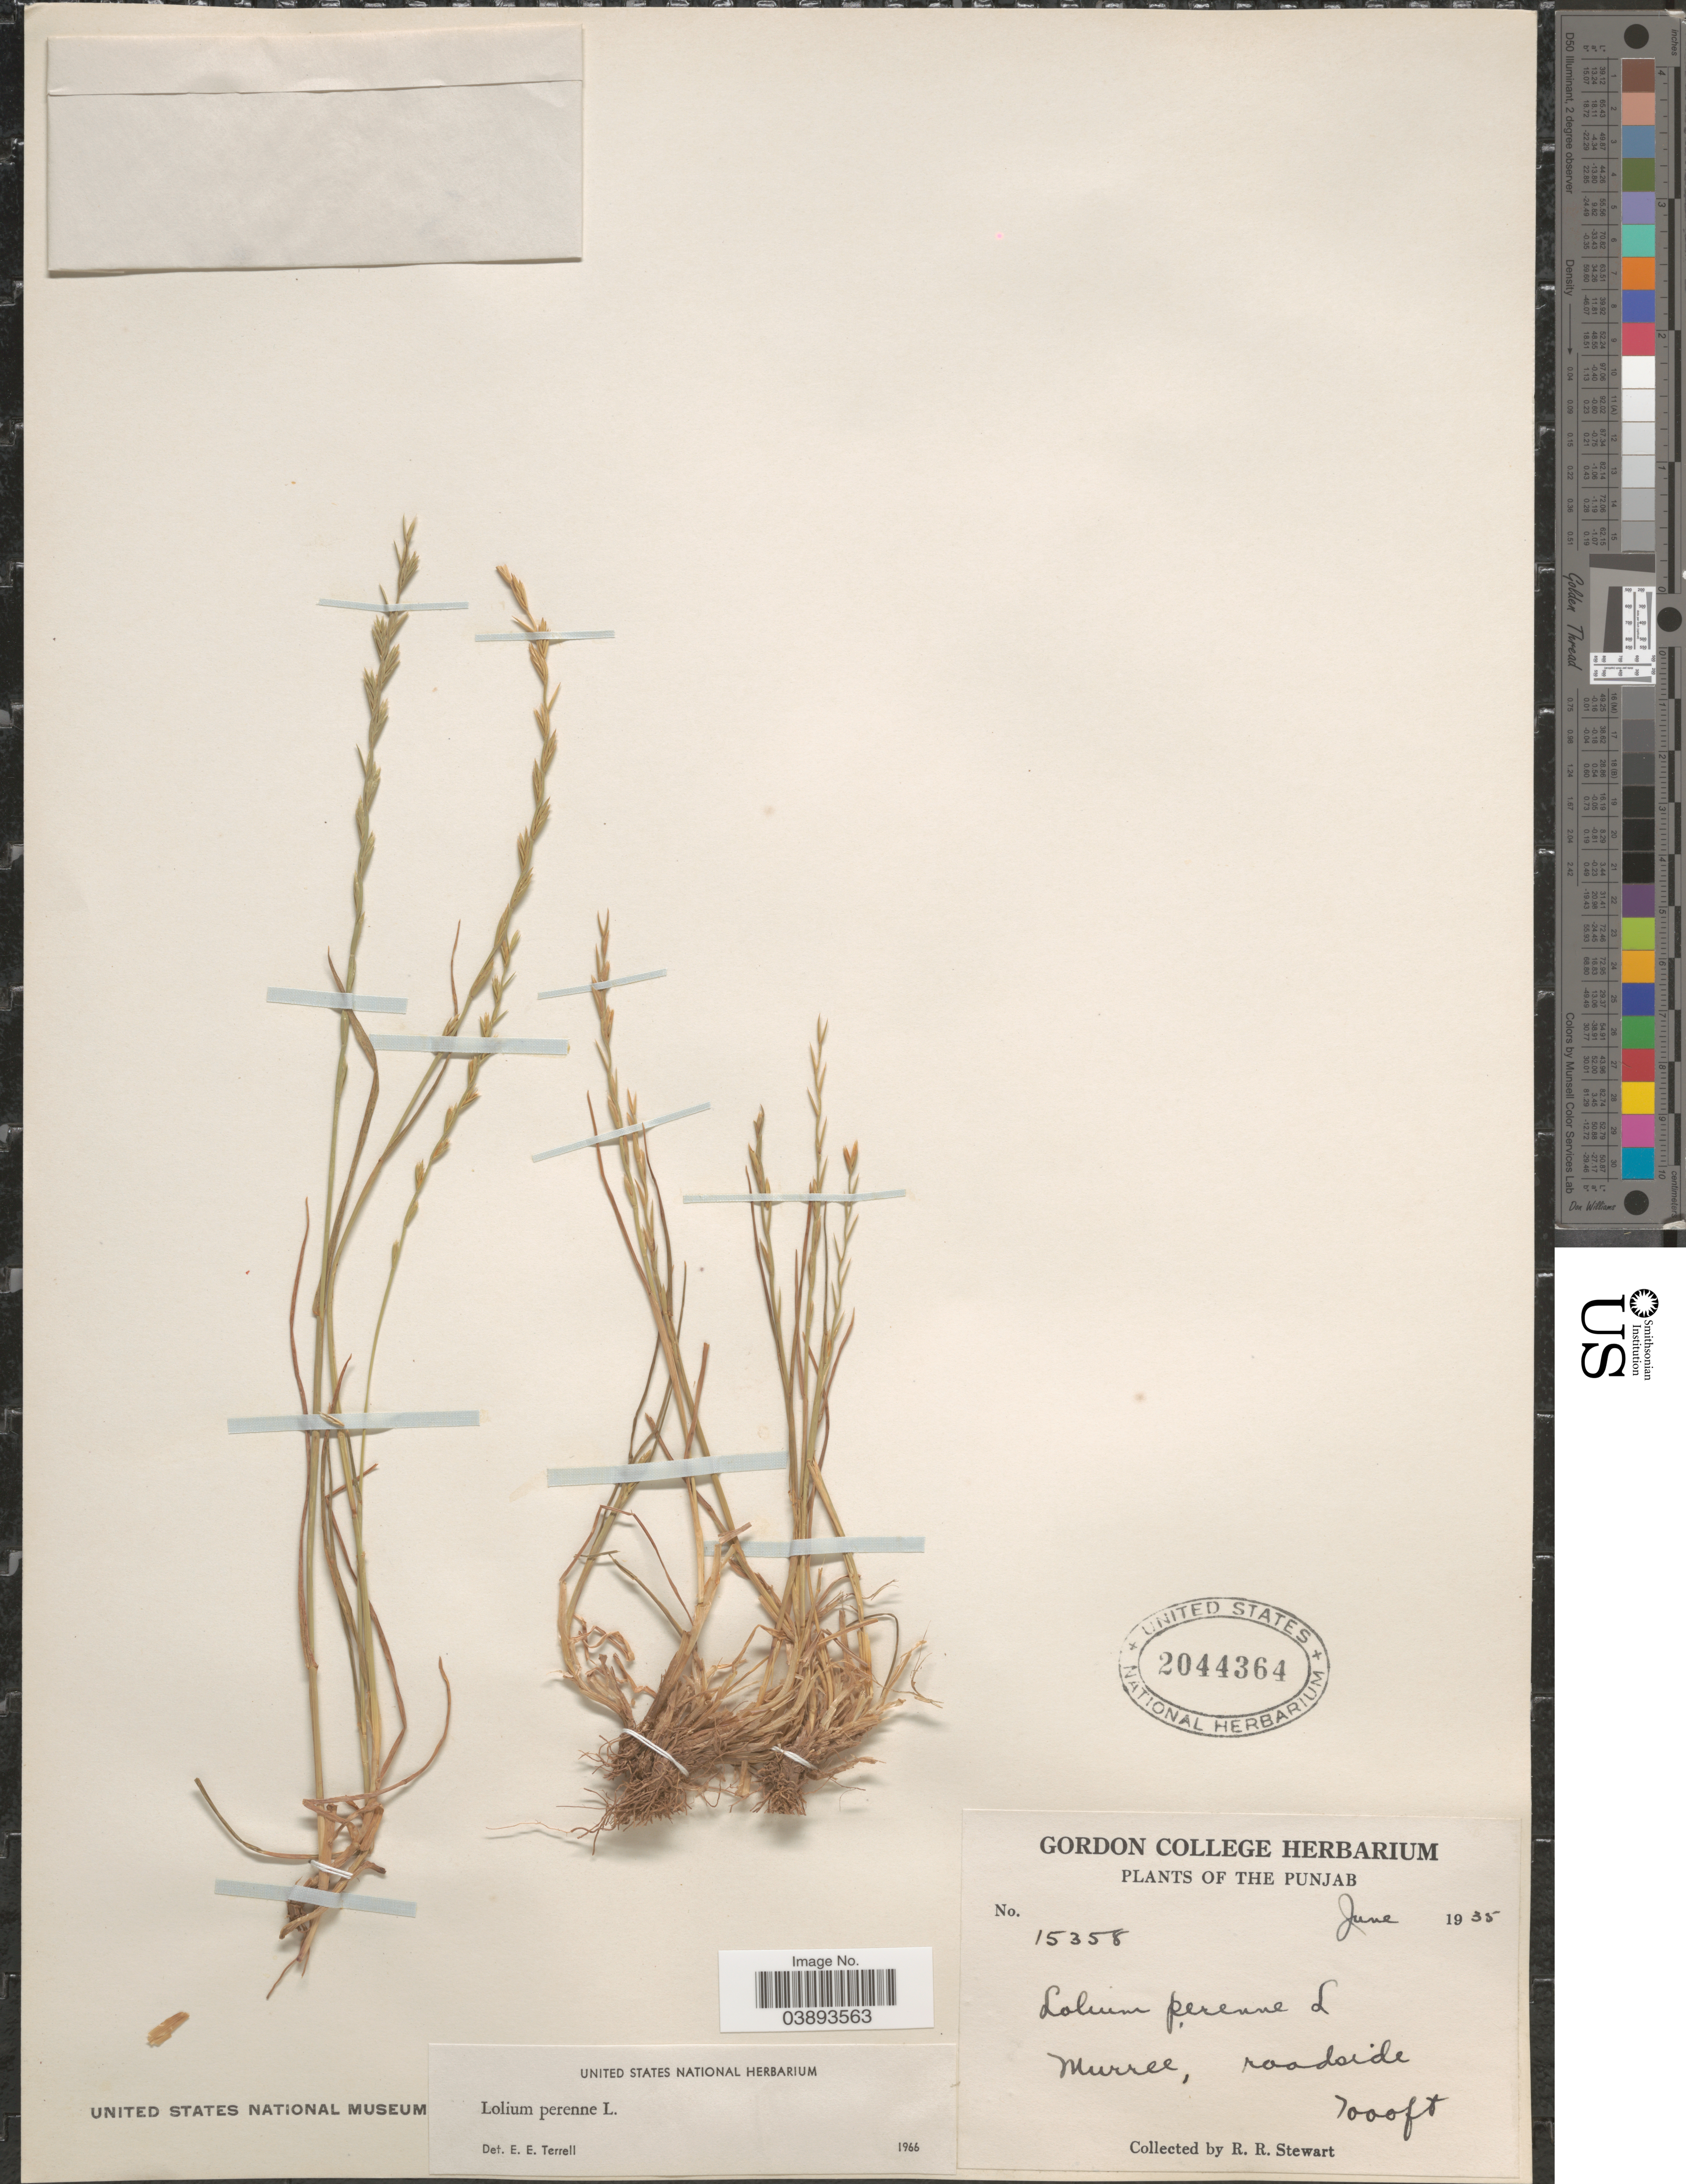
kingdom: Plantae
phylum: Tracheophyta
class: Liliopsida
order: Poales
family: Poaceae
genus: Lolium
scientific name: Lolium perenne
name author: L.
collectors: R. Stewart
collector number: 15358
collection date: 1935-06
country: Pakistan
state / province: Punjab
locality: Murree, roadside.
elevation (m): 2134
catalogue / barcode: US 2044364